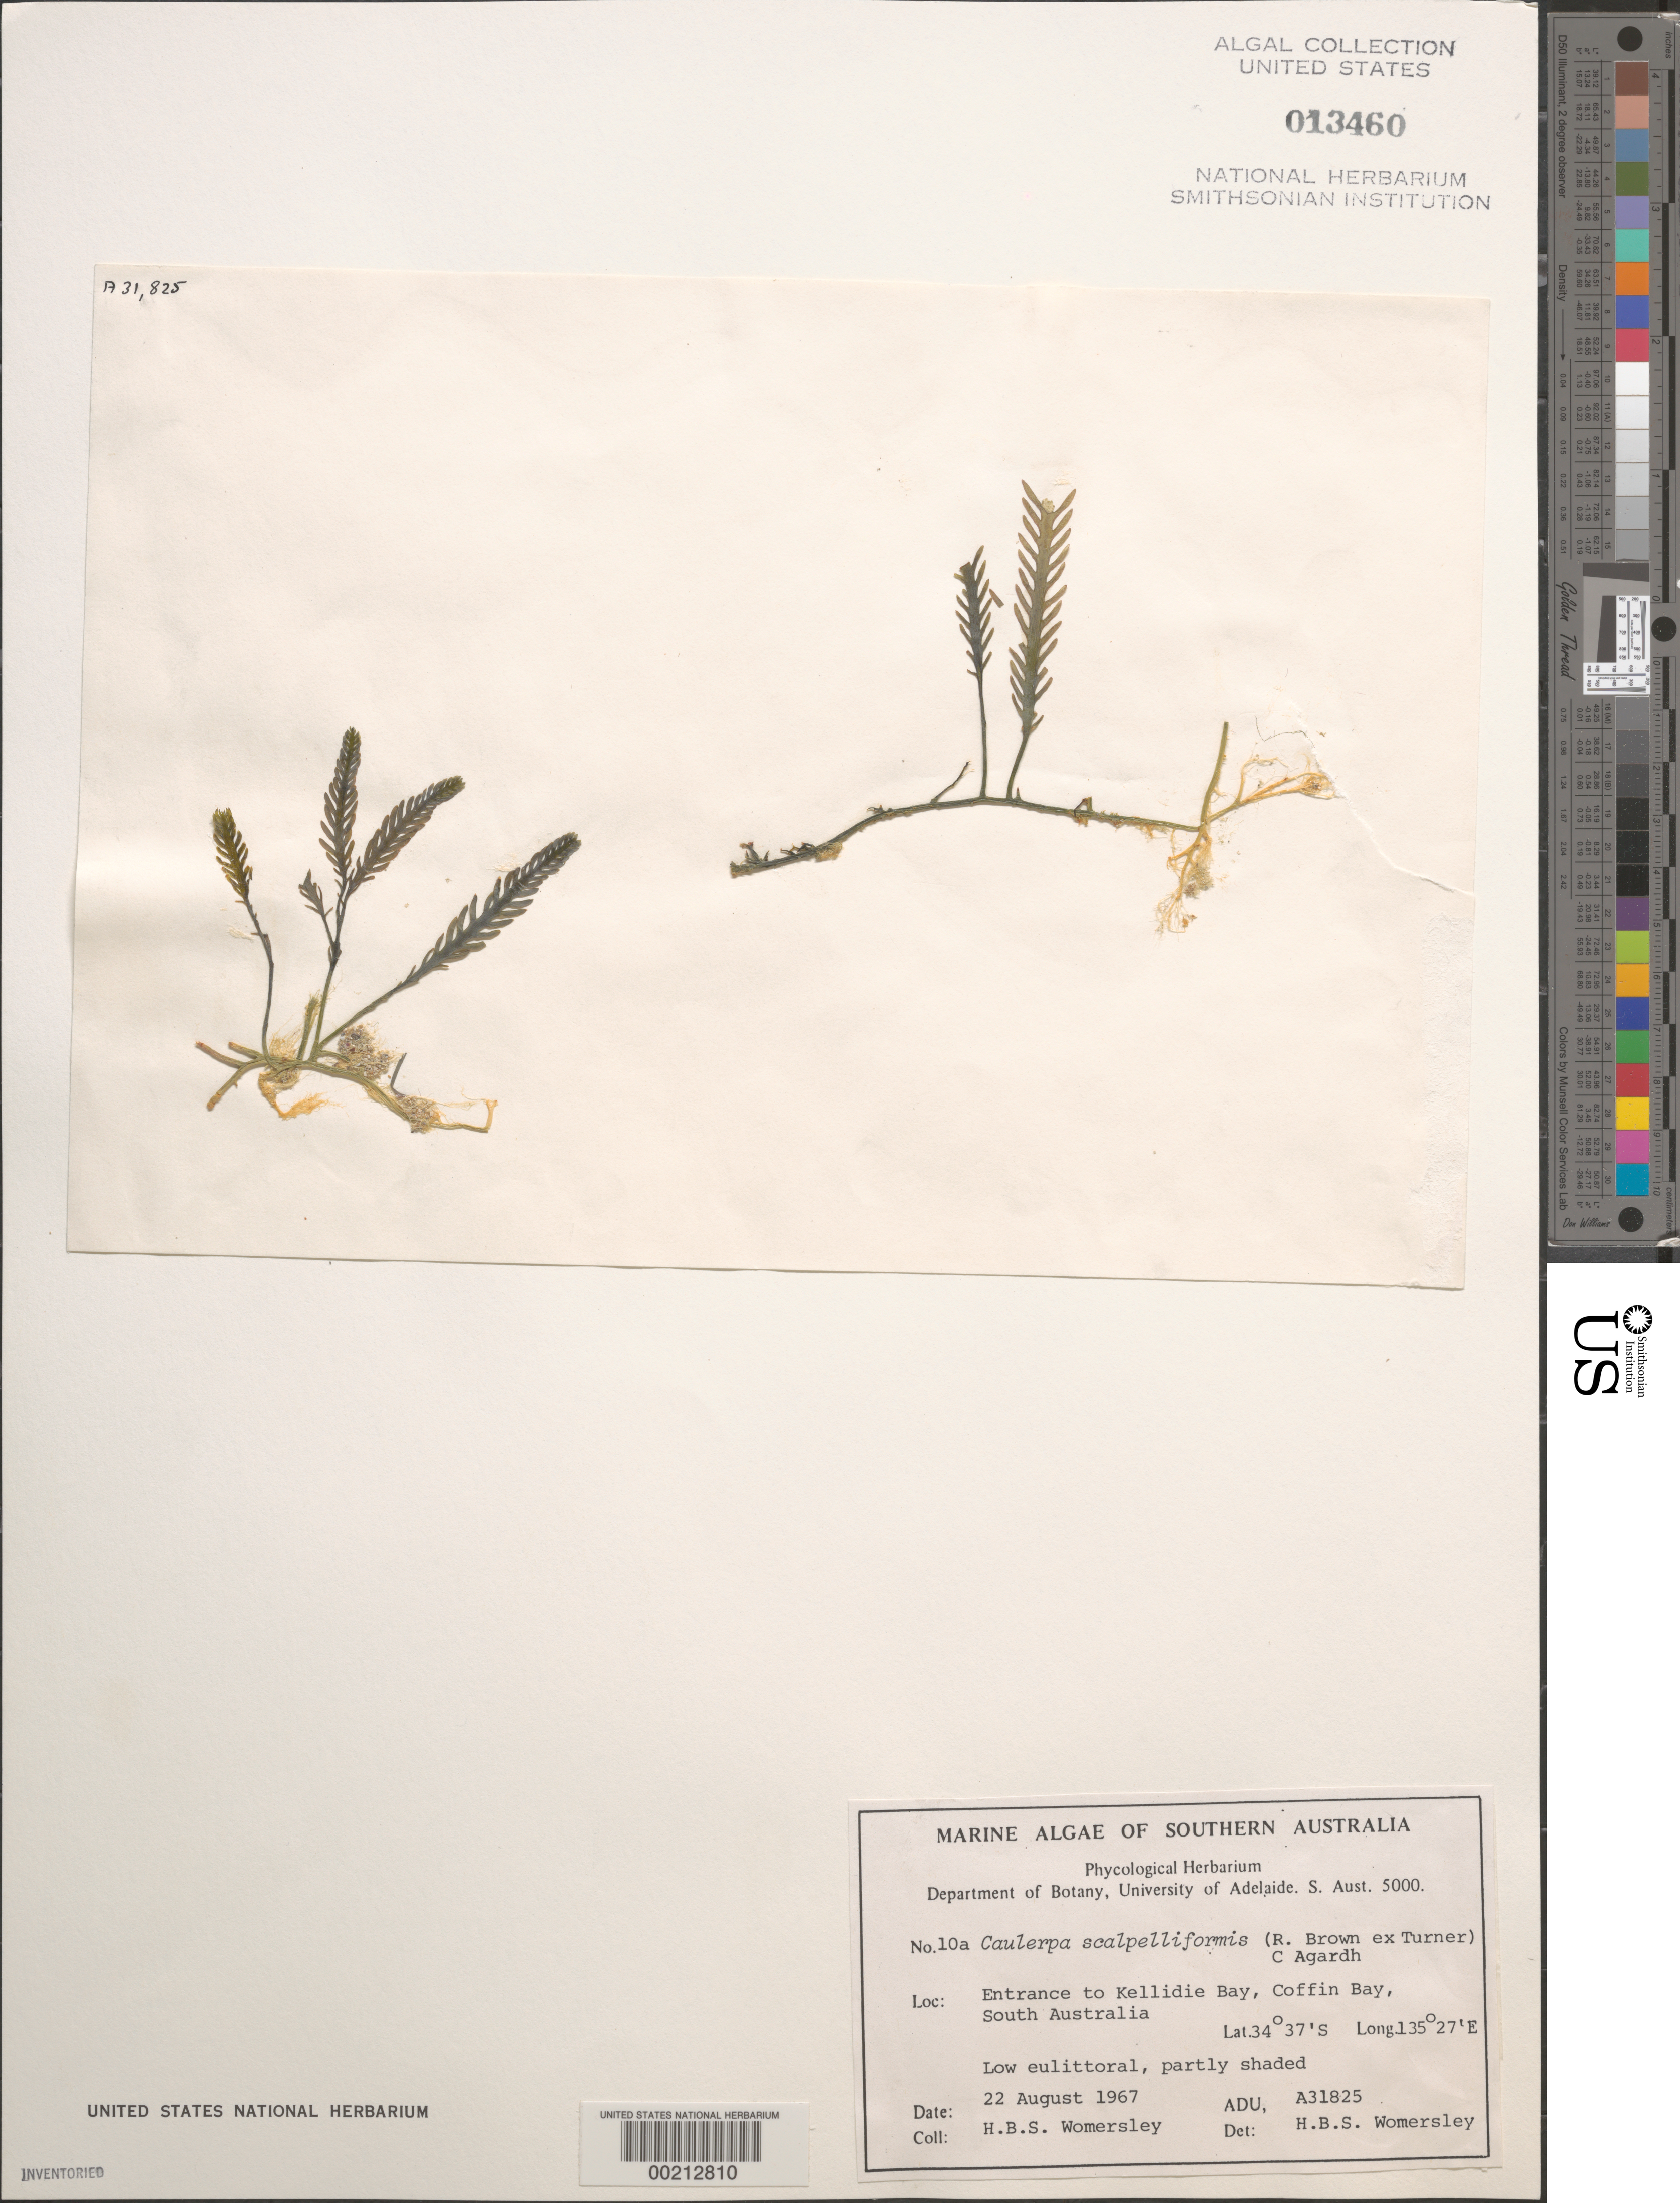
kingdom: Plantae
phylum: Chlorophyta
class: Ulvophyceae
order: Bryopsidales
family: Caulerpaceae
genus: Caulerpa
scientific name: Caulerpa scalpelliformis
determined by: Womersley, H. B. S.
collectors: H. B. S. Womersley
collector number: ADU A31825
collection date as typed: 22 Aug 1967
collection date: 1967-08-22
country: Australia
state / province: South Australia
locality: Kellidie bay entrance, coffin bay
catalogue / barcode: US 13460